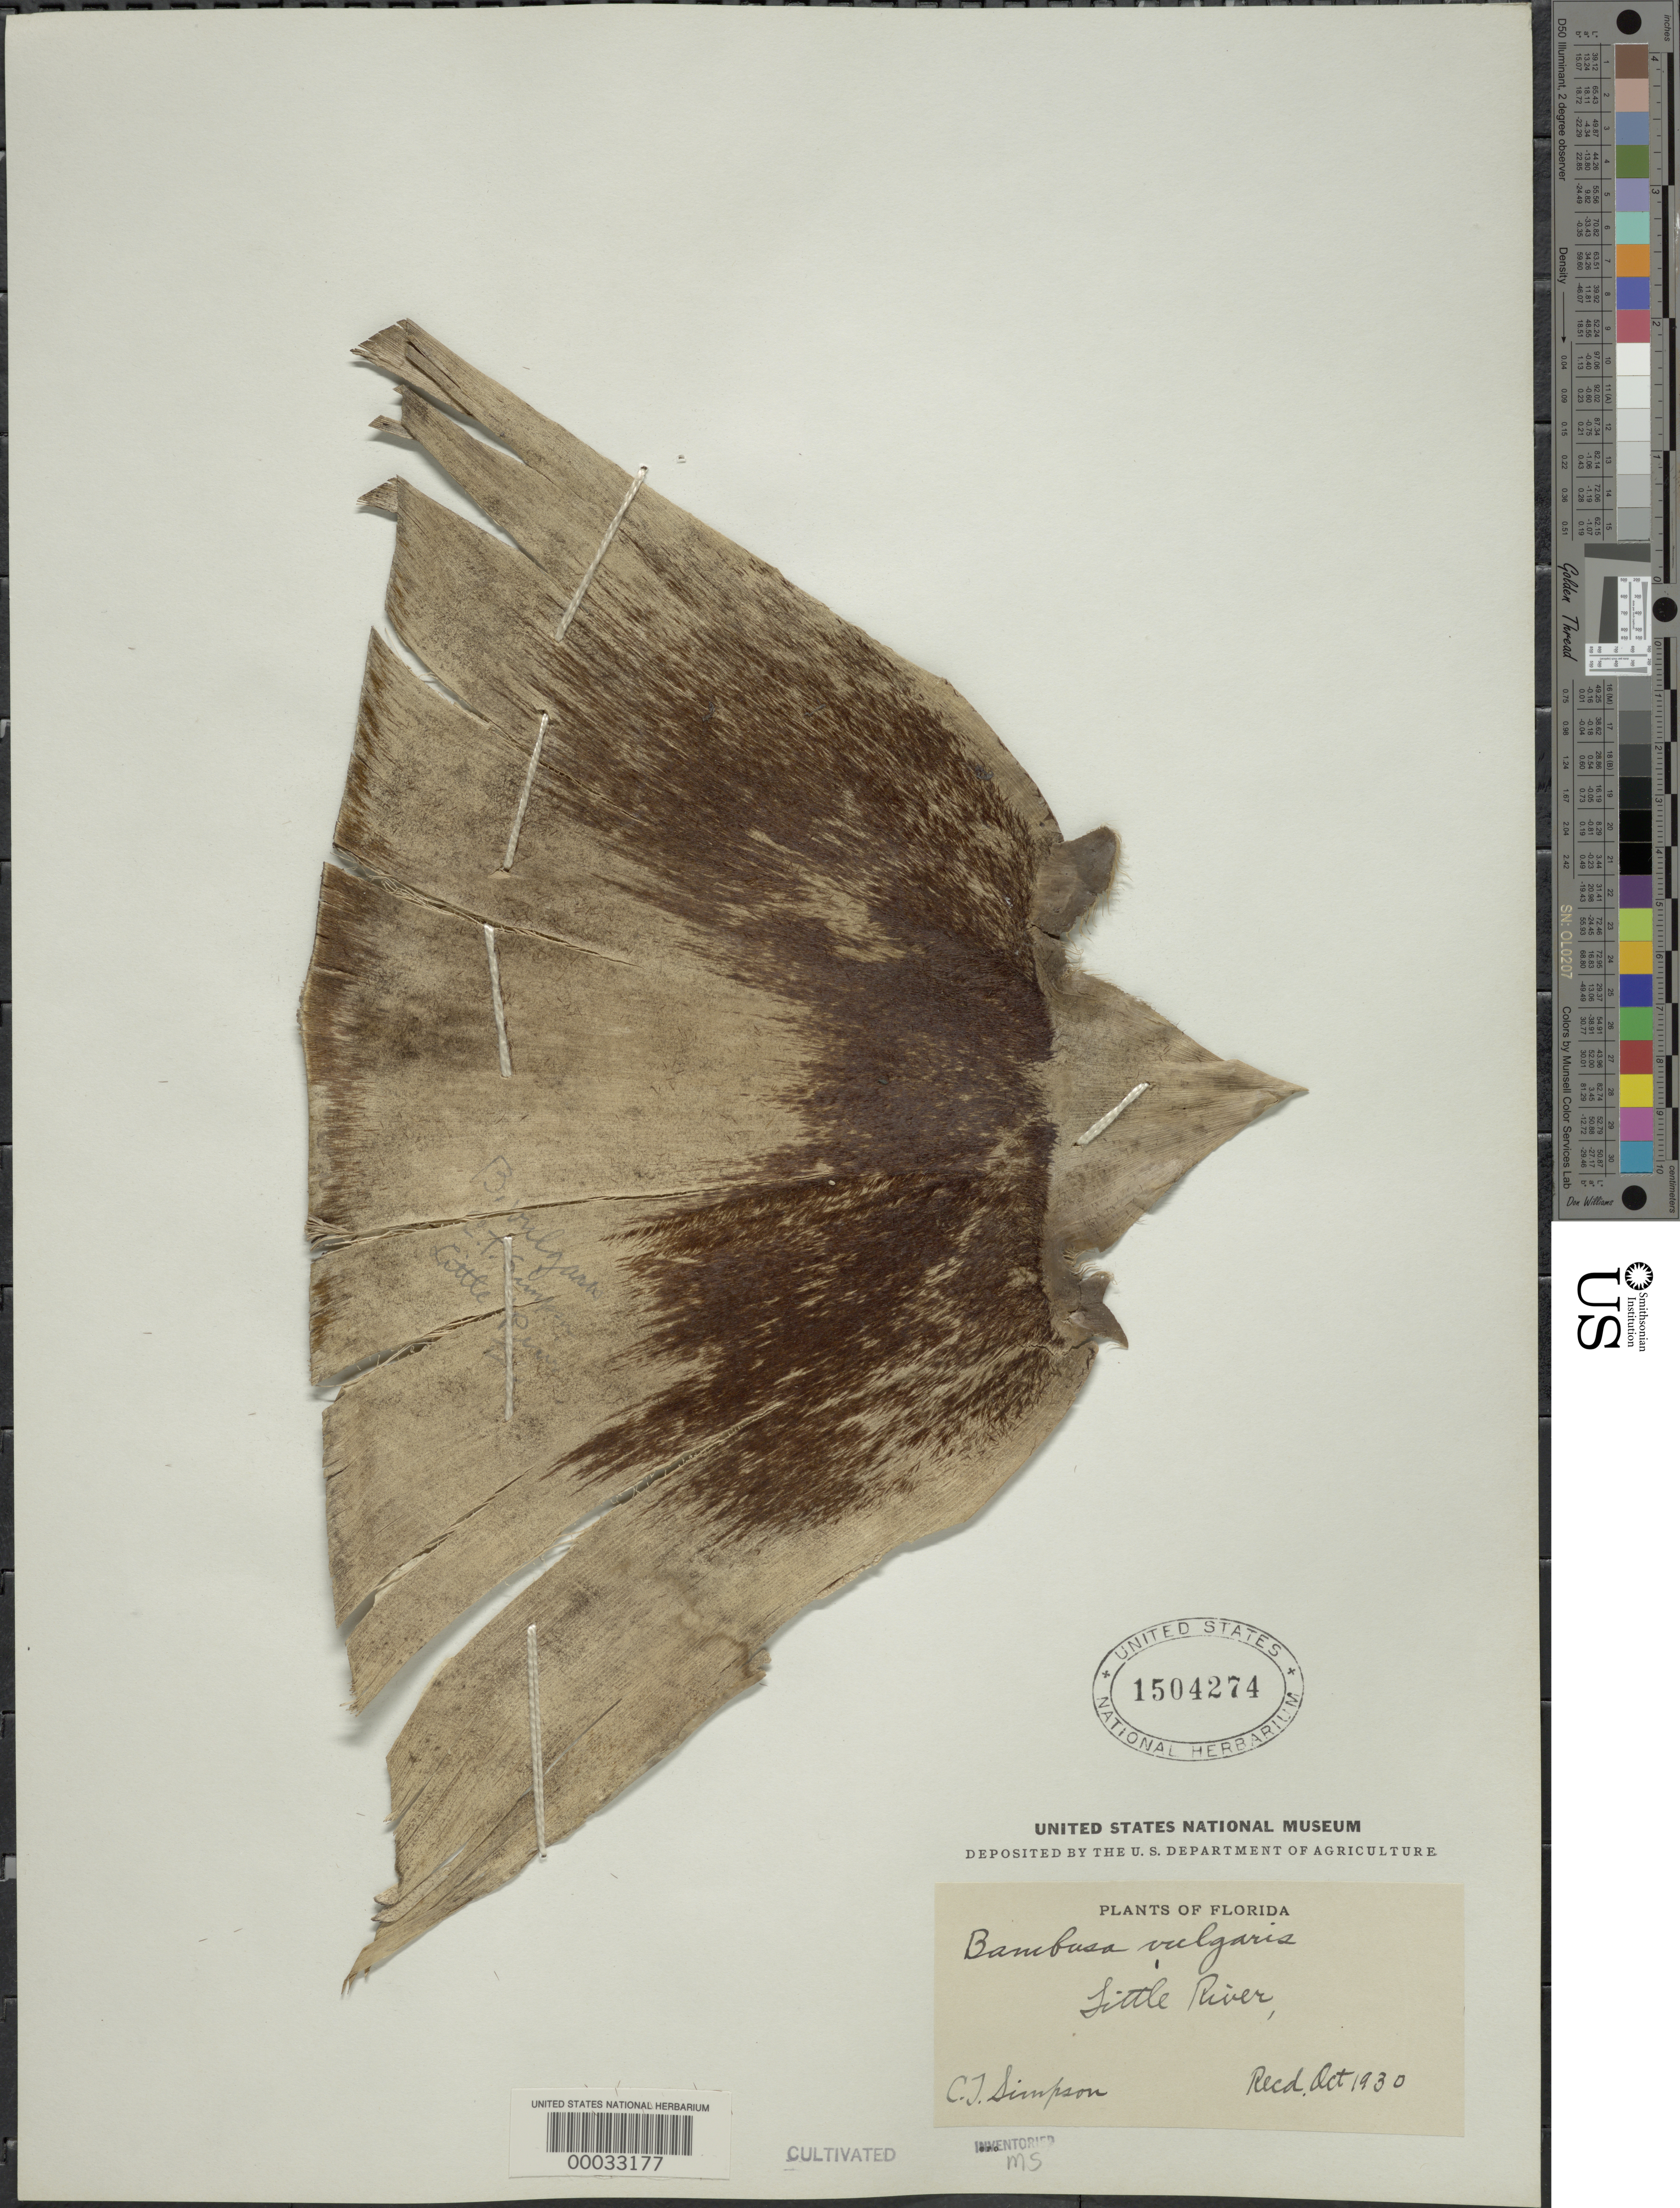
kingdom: Plantae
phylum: Tracheophyta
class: Liliopsida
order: Poales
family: Poaceae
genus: Bambusa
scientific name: Bambusa vulgaris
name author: Schrad. ex J.C. Wendl.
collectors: C. T. Simpson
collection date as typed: Oct 1930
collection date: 1930-10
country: United States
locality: Little river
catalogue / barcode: US 1504274